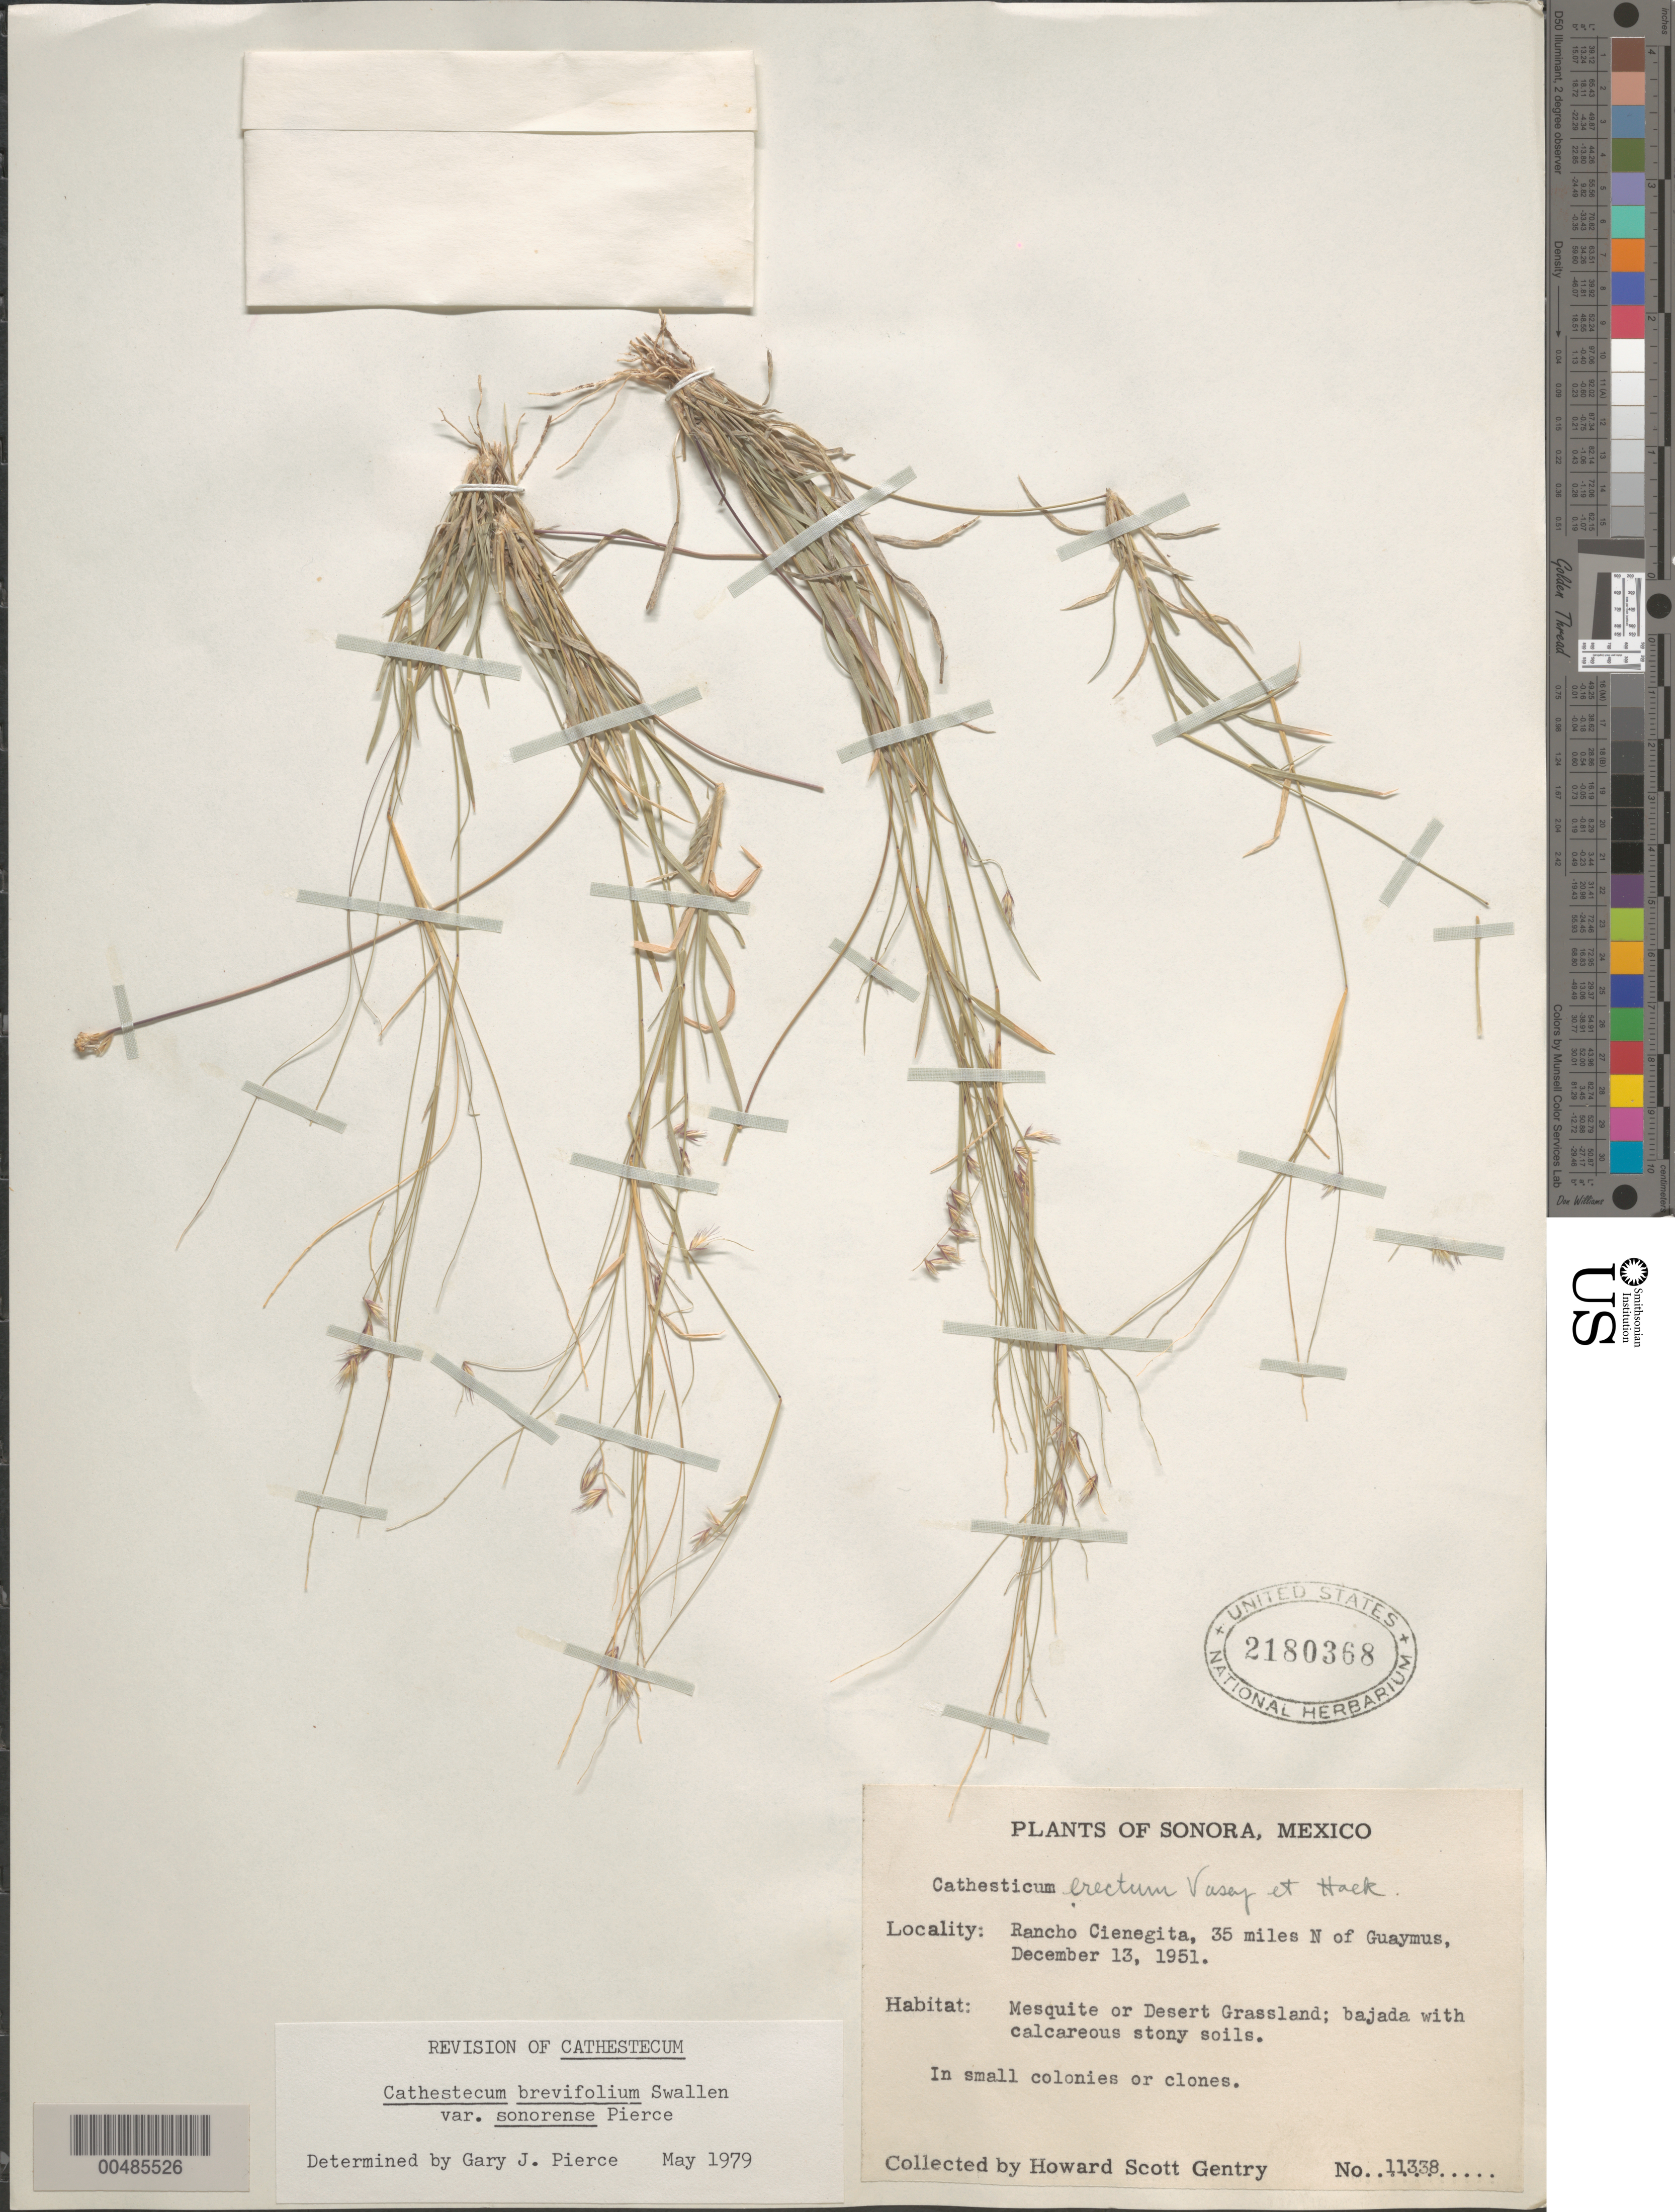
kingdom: Plantae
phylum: Tracheophyta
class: Liliopsida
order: Poales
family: Poaceae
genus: Cathestecum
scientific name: Cathestecum brevifolium var. sonorense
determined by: Pierce, G. J.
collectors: H. S. Gentry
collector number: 11338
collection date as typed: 13 Dec 1951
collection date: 1951-12-13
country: Mexico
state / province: Sonora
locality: Rancho Cienegita, 35 mi N of Guaymas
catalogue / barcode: US 2180368